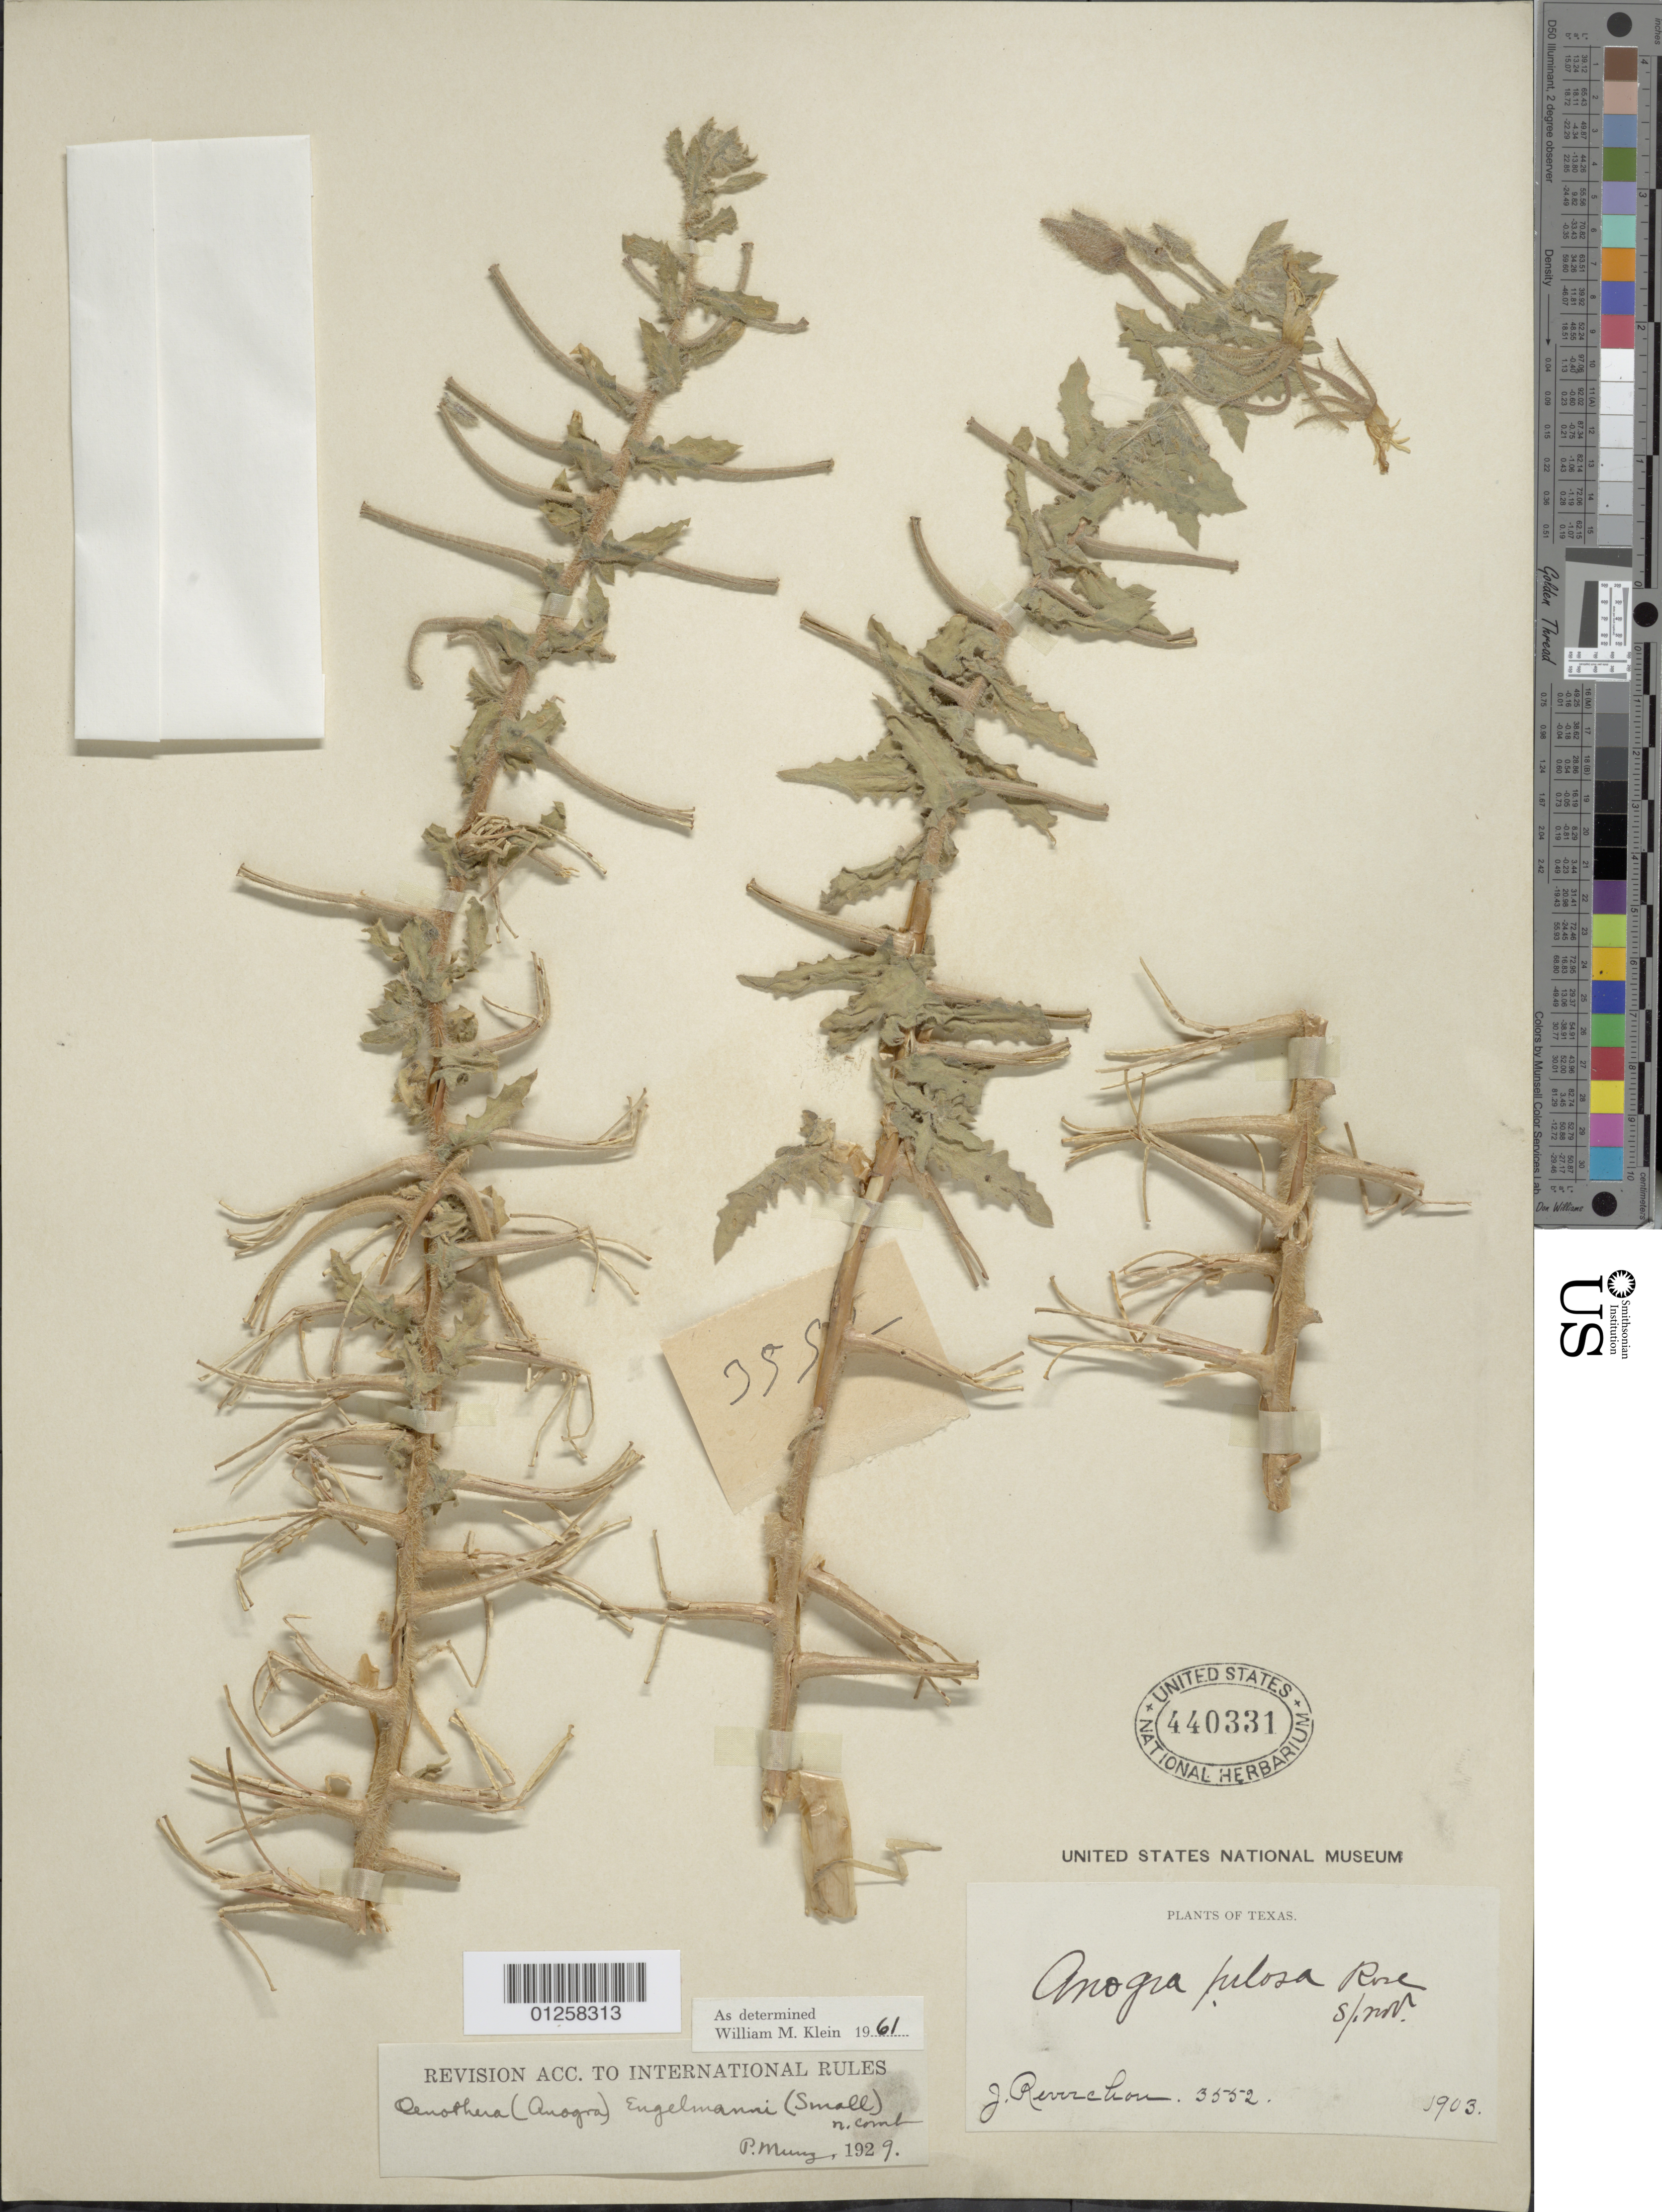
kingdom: Plantae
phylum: Tracheophyta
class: Magnoliopsida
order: Myrtales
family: Onagraceae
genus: Oenothera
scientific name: Oenothera engelmannii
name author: (Small) Munz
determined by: Klein, W. M.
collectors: J. Reverchon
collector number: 3552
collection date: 1903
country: United States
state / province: Texas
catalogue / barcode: US 440331